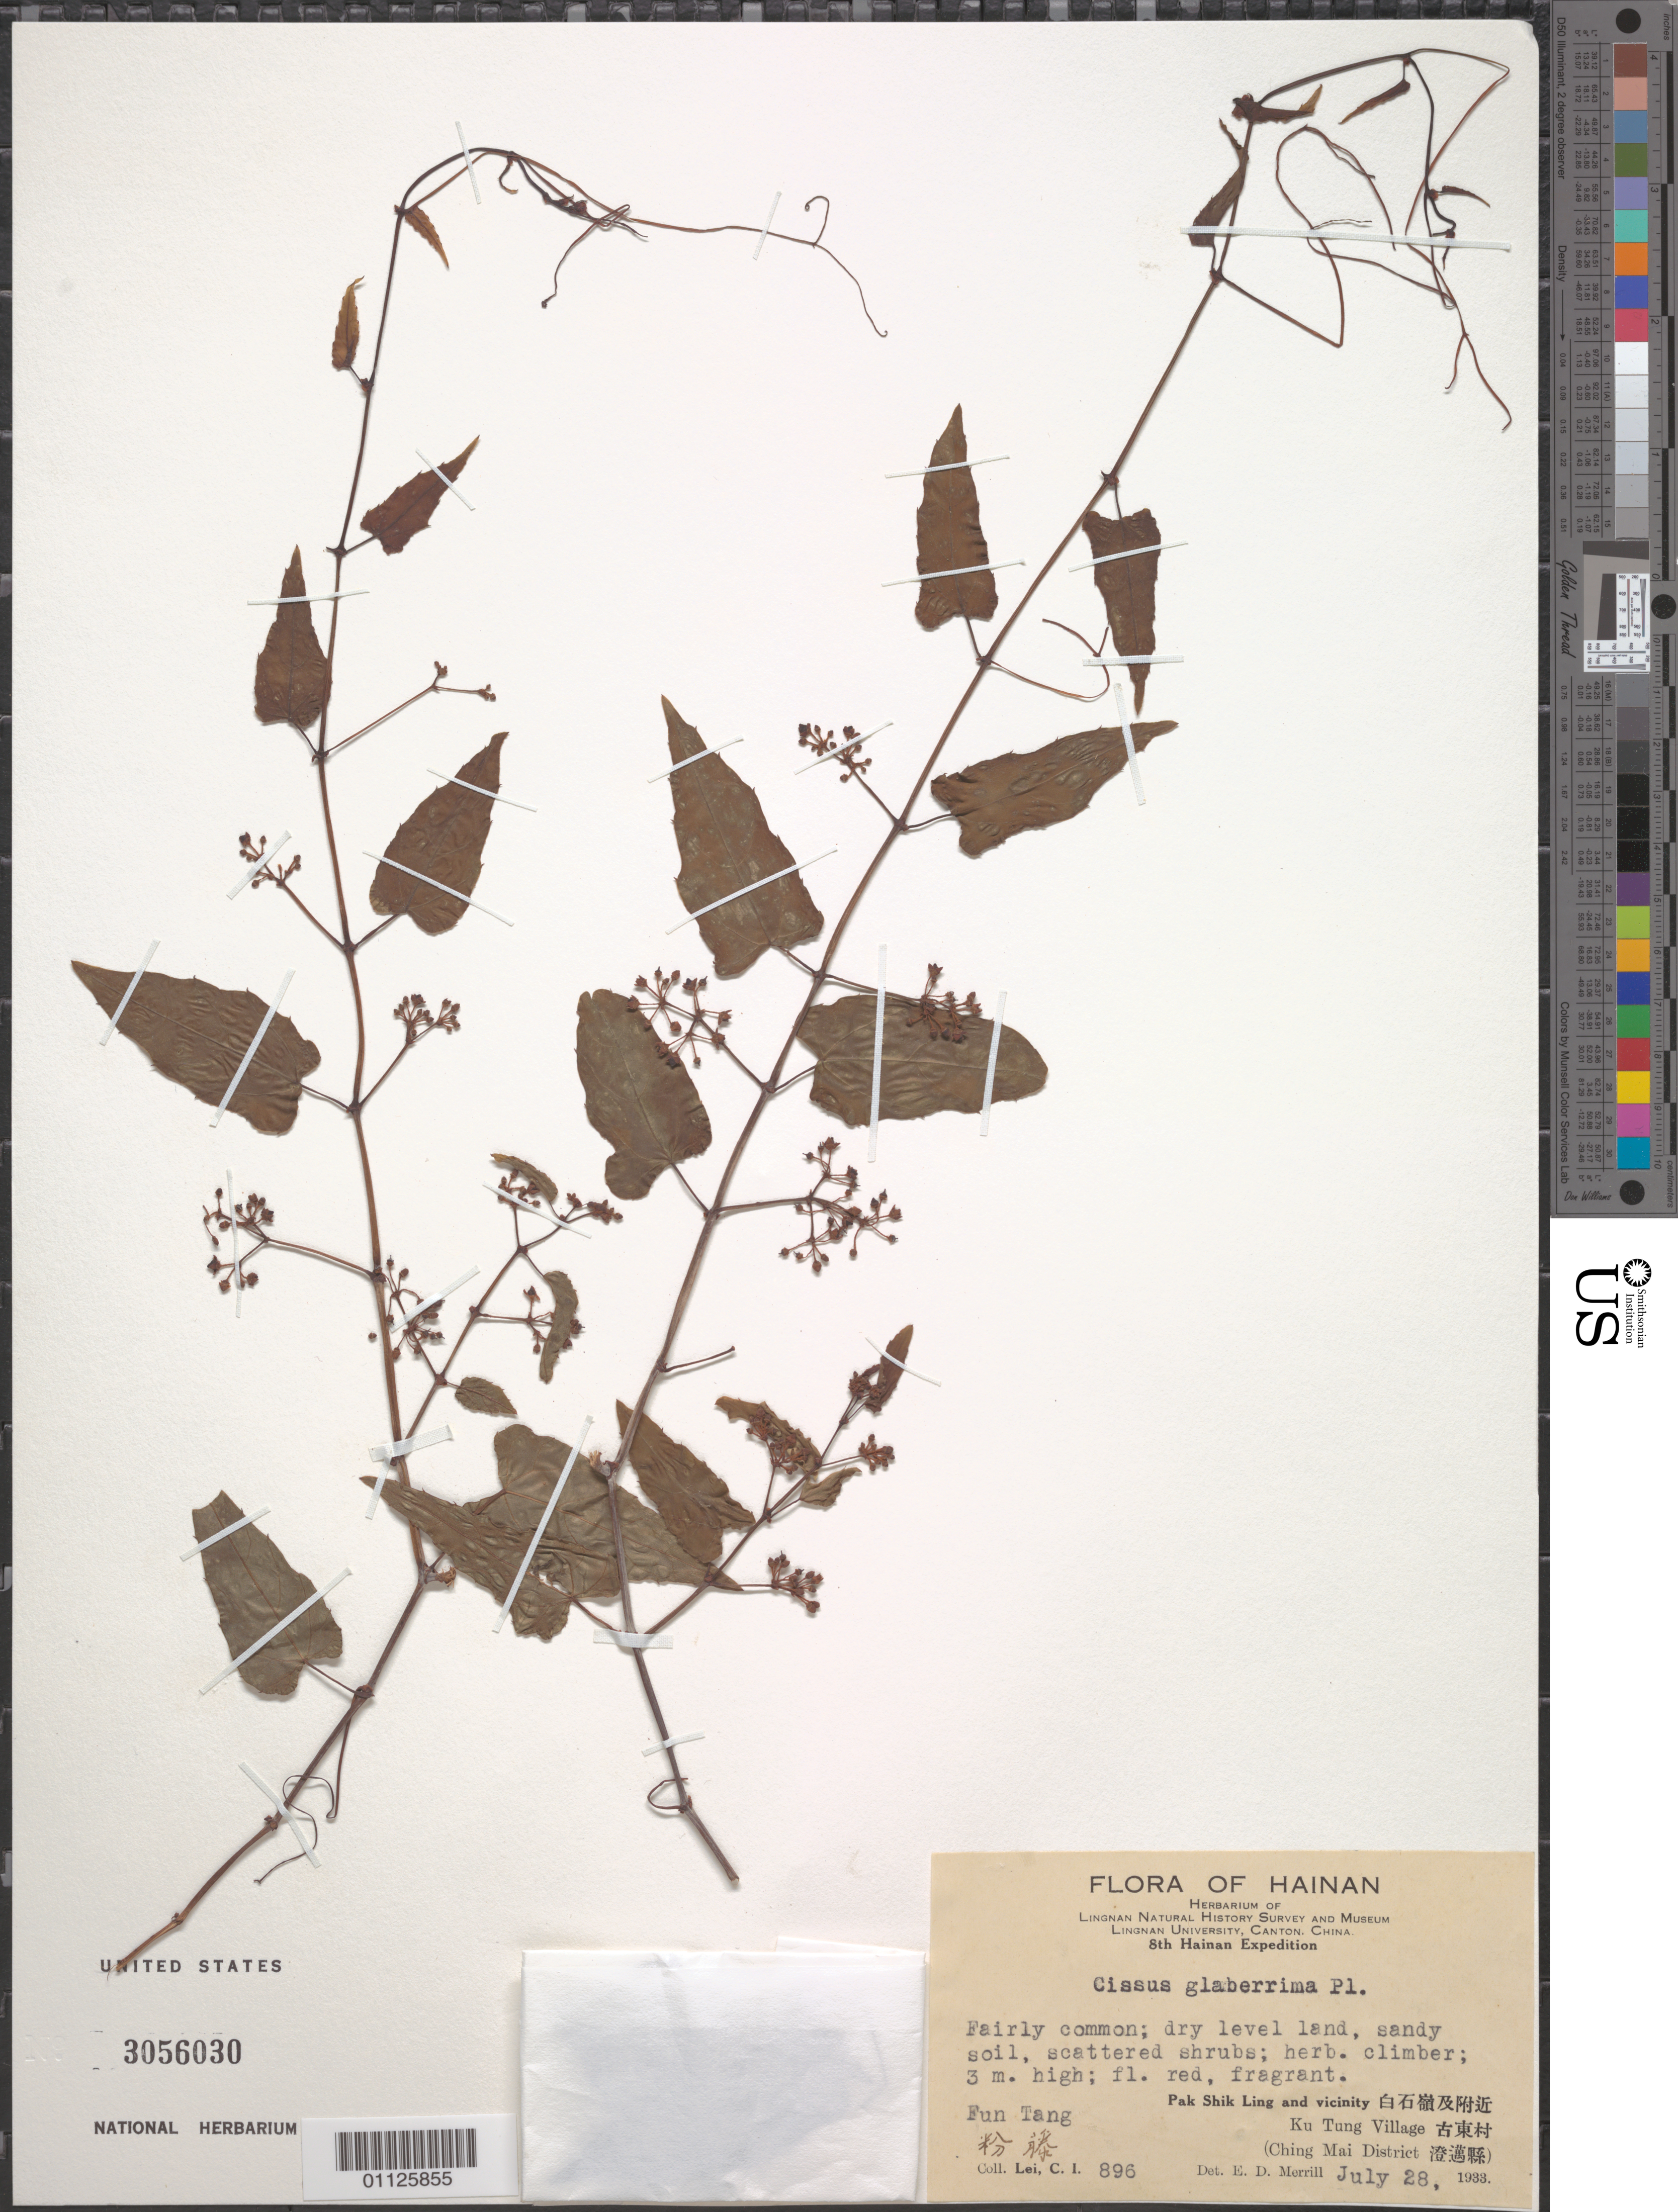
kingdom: Plantae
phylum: Tracheophyta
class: Magnoliopsida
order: Vitales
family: Vitaceae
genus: Cissus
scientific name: Cissus glaberrima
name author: Planch.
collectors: C. I. Lei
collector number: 896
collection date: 1933-07-28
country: China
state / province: Hainan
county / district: Ching Mai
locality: Fun Tang. Pak Shik Ling and vicinity. Ku Tung Village.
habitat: Fairly common; dry level land, sandy soil, scattered shrubs; herb, climber.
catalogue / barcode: US 3056030